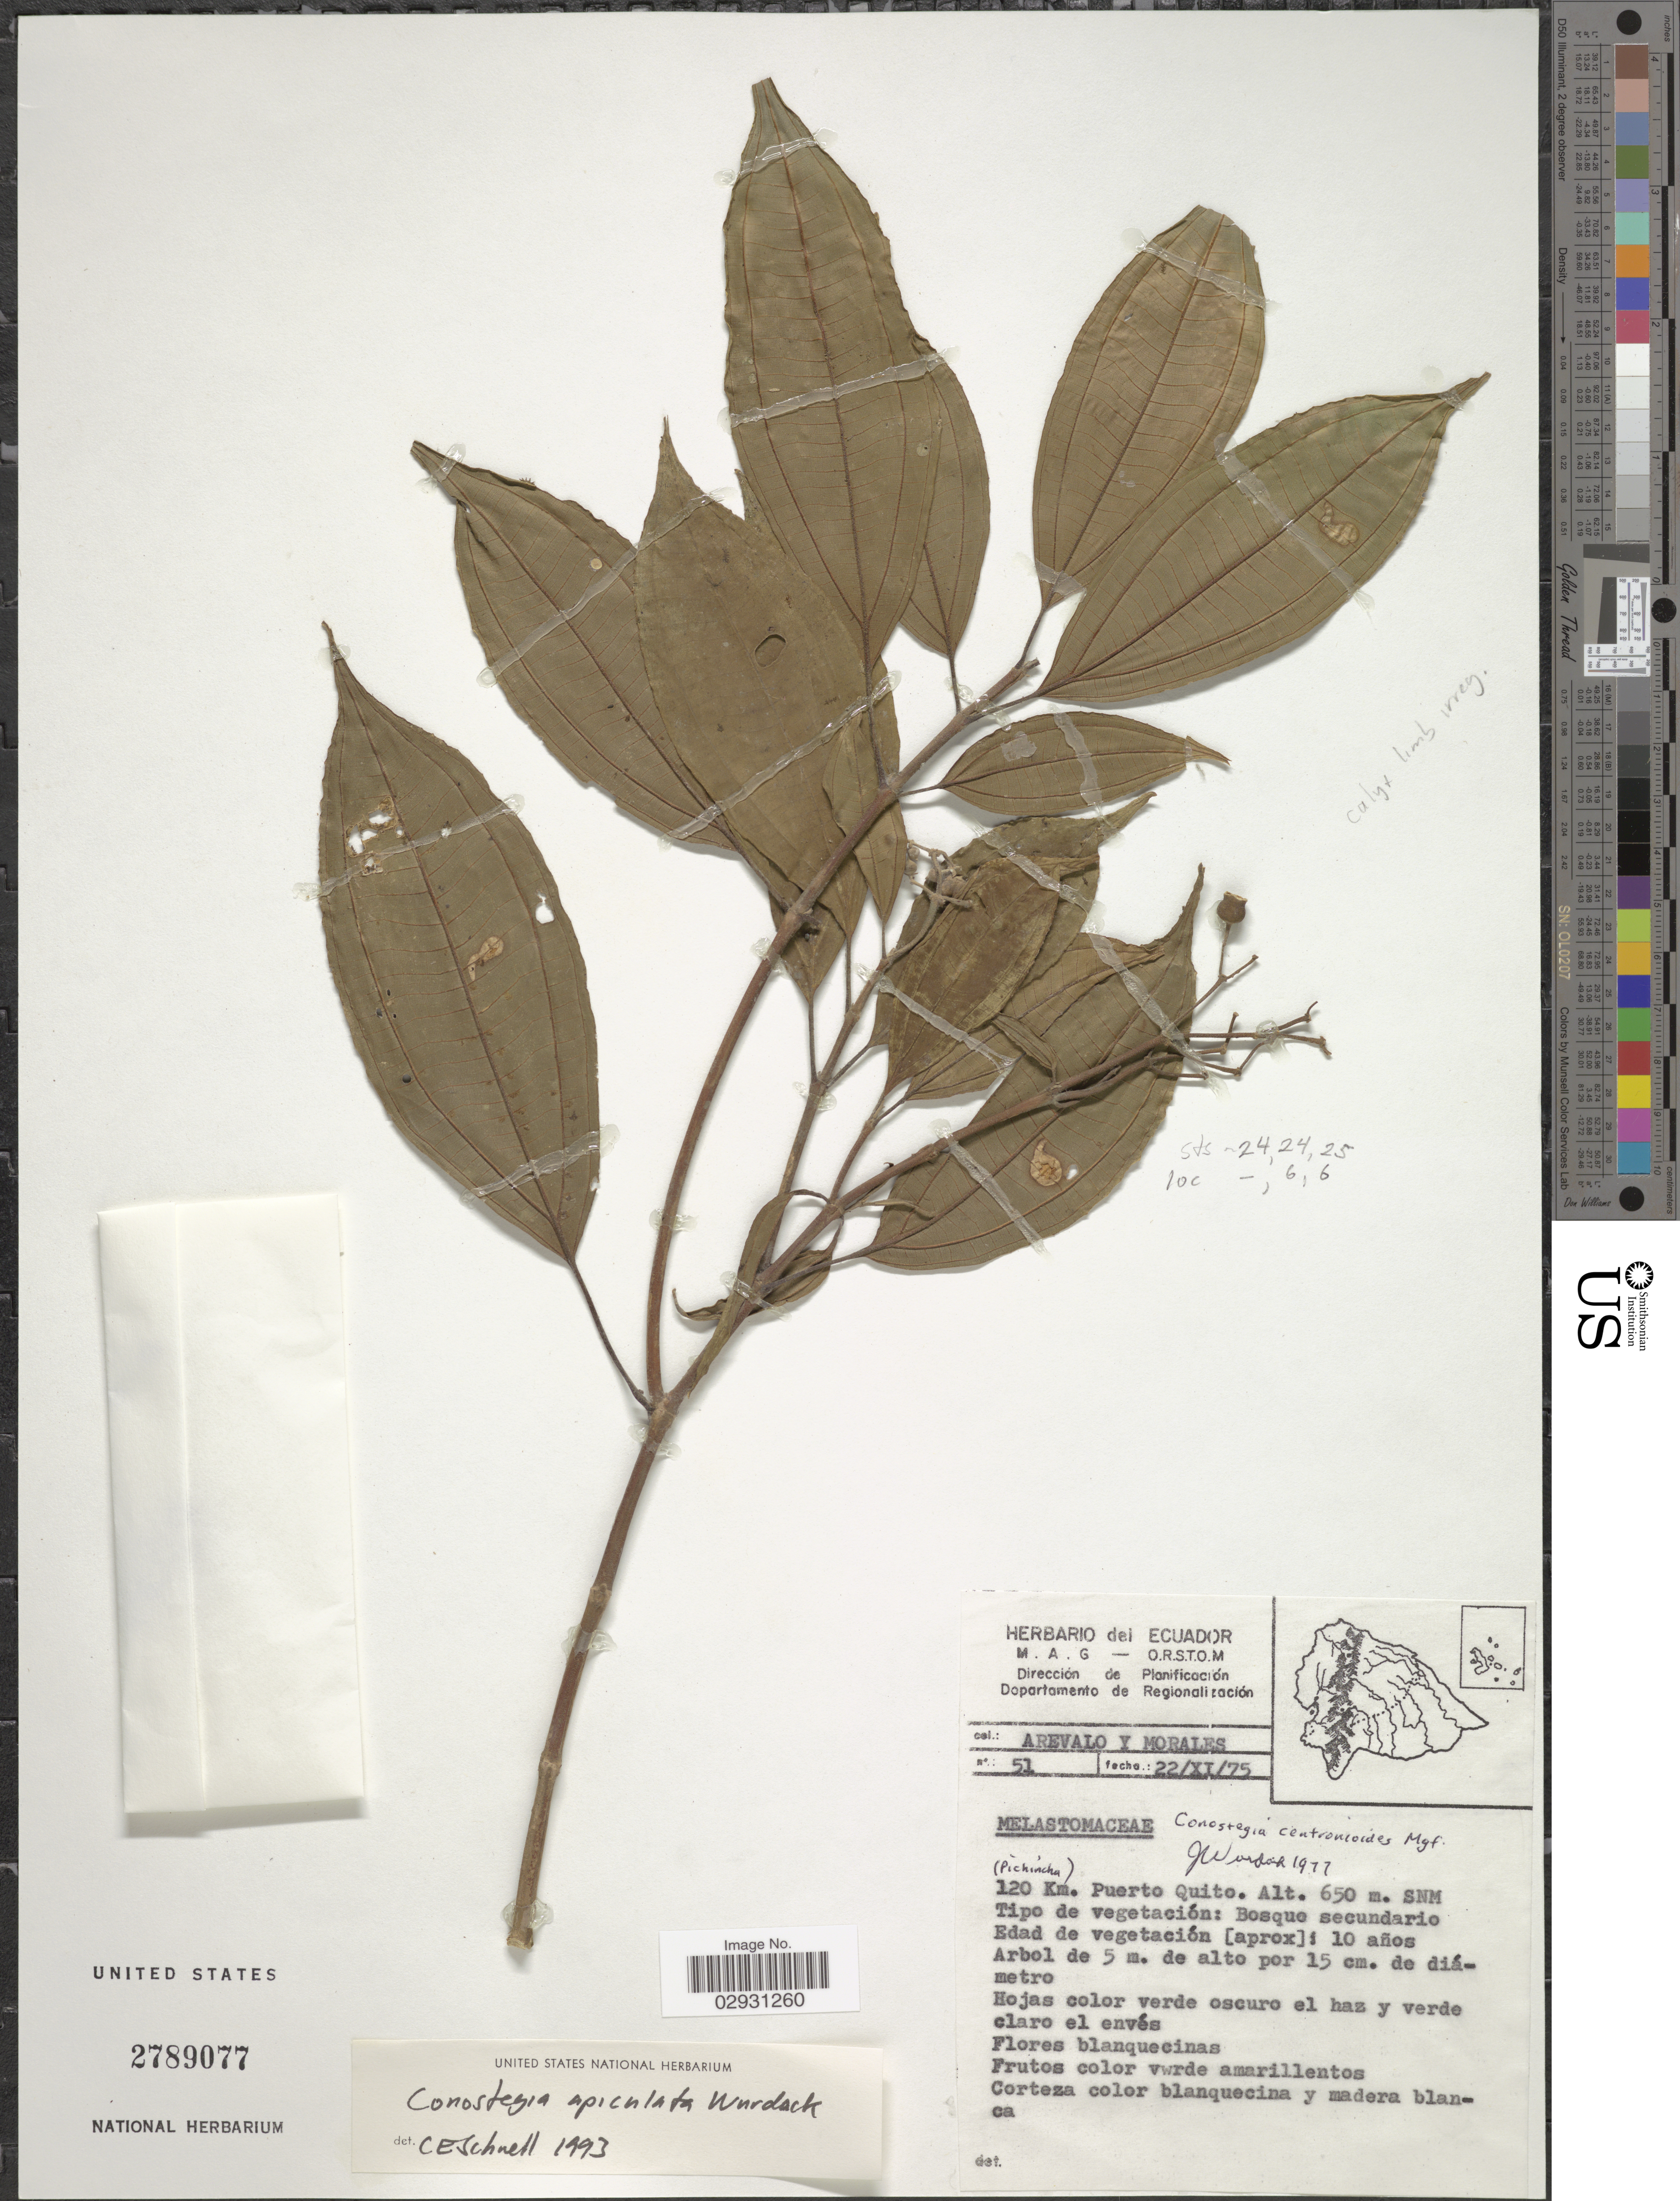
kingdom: Plantae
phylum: Tracheophyta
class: Magnoliopsida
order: Myrtales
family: Melastomataceae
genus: Conostegia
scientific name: Conostegia apiculata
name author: Wurdack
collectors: -. Arevalo & -. Morales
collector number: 51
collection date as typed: Transcribed d/m/y: 22/11/75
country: Ecuador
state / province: Pichincha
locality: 120 Km. Puerto Quito.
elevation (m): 650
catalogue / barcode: US 2789077